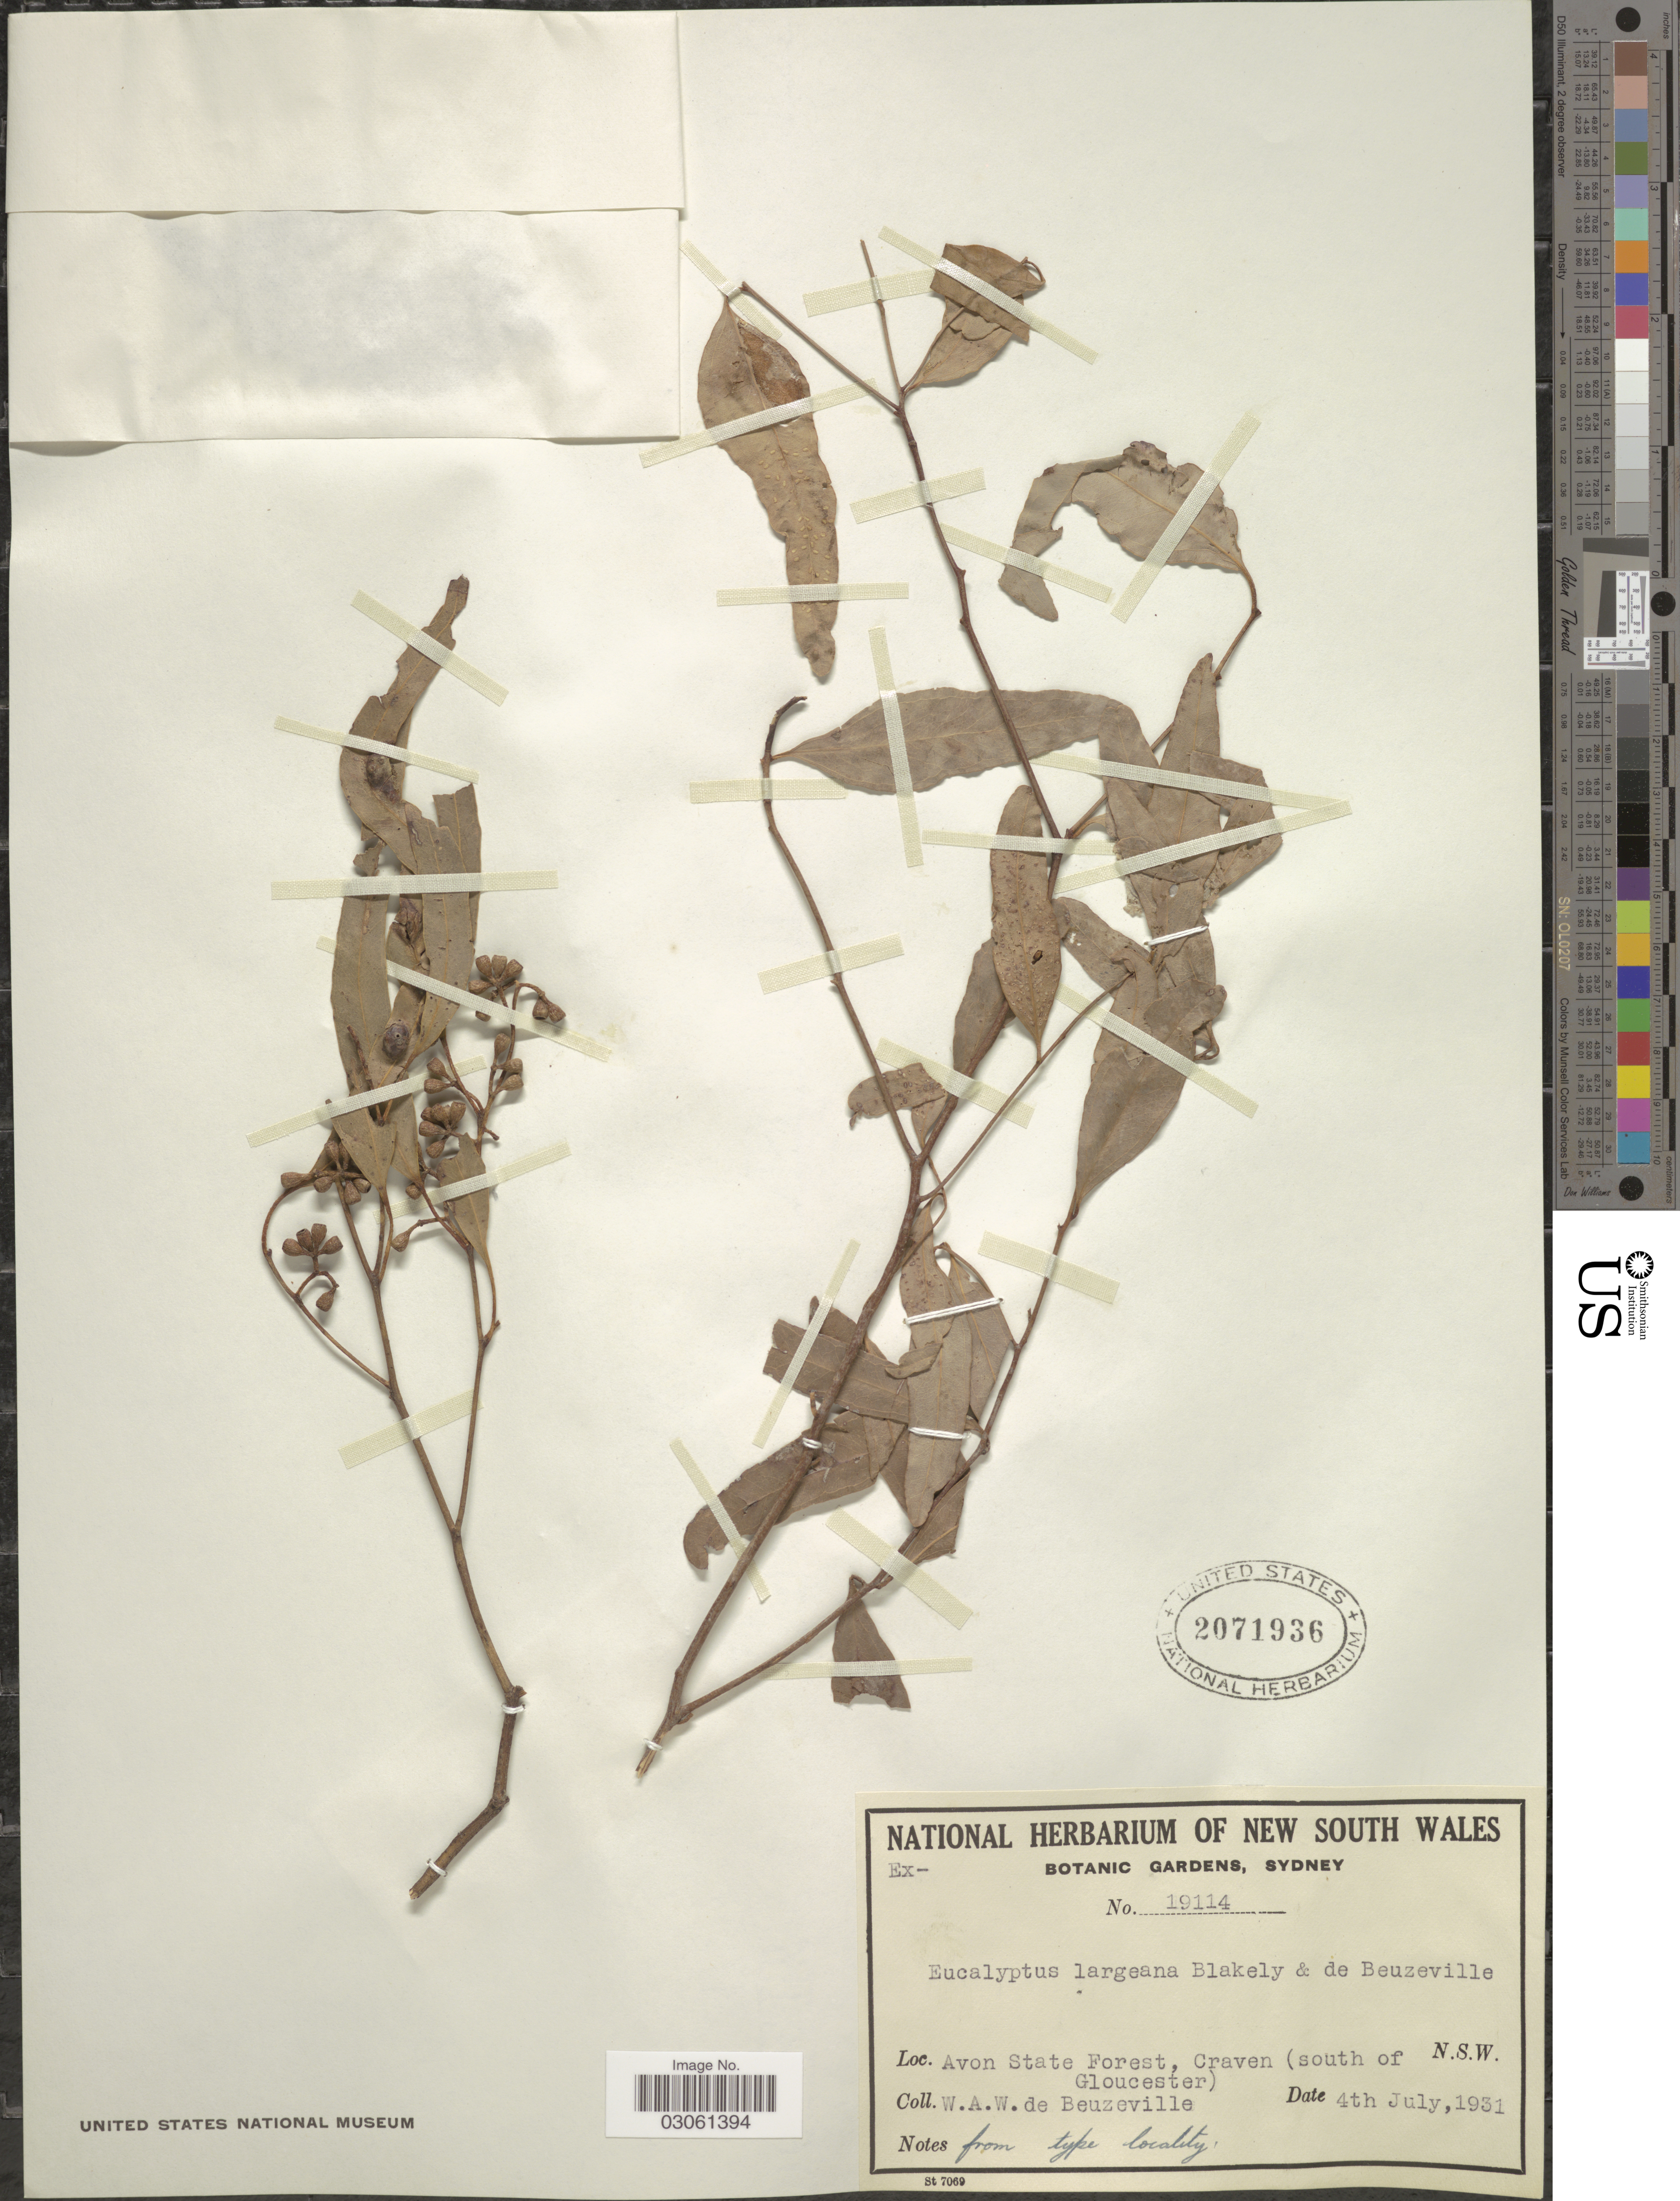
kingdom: Plantae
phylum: Tracheophyta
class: Magnoliopsida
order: Myrtales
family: Myrtaceae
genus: Eucalyptus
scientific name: Eucalyptus largeana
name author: Blakely & Beuzev.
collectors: W. Beuzeville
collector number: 19114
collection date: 1931-07-04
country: Australia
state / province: New South Wales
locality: Avon State Forest, Craven (south of Gloucester).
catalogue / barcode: US 2071936